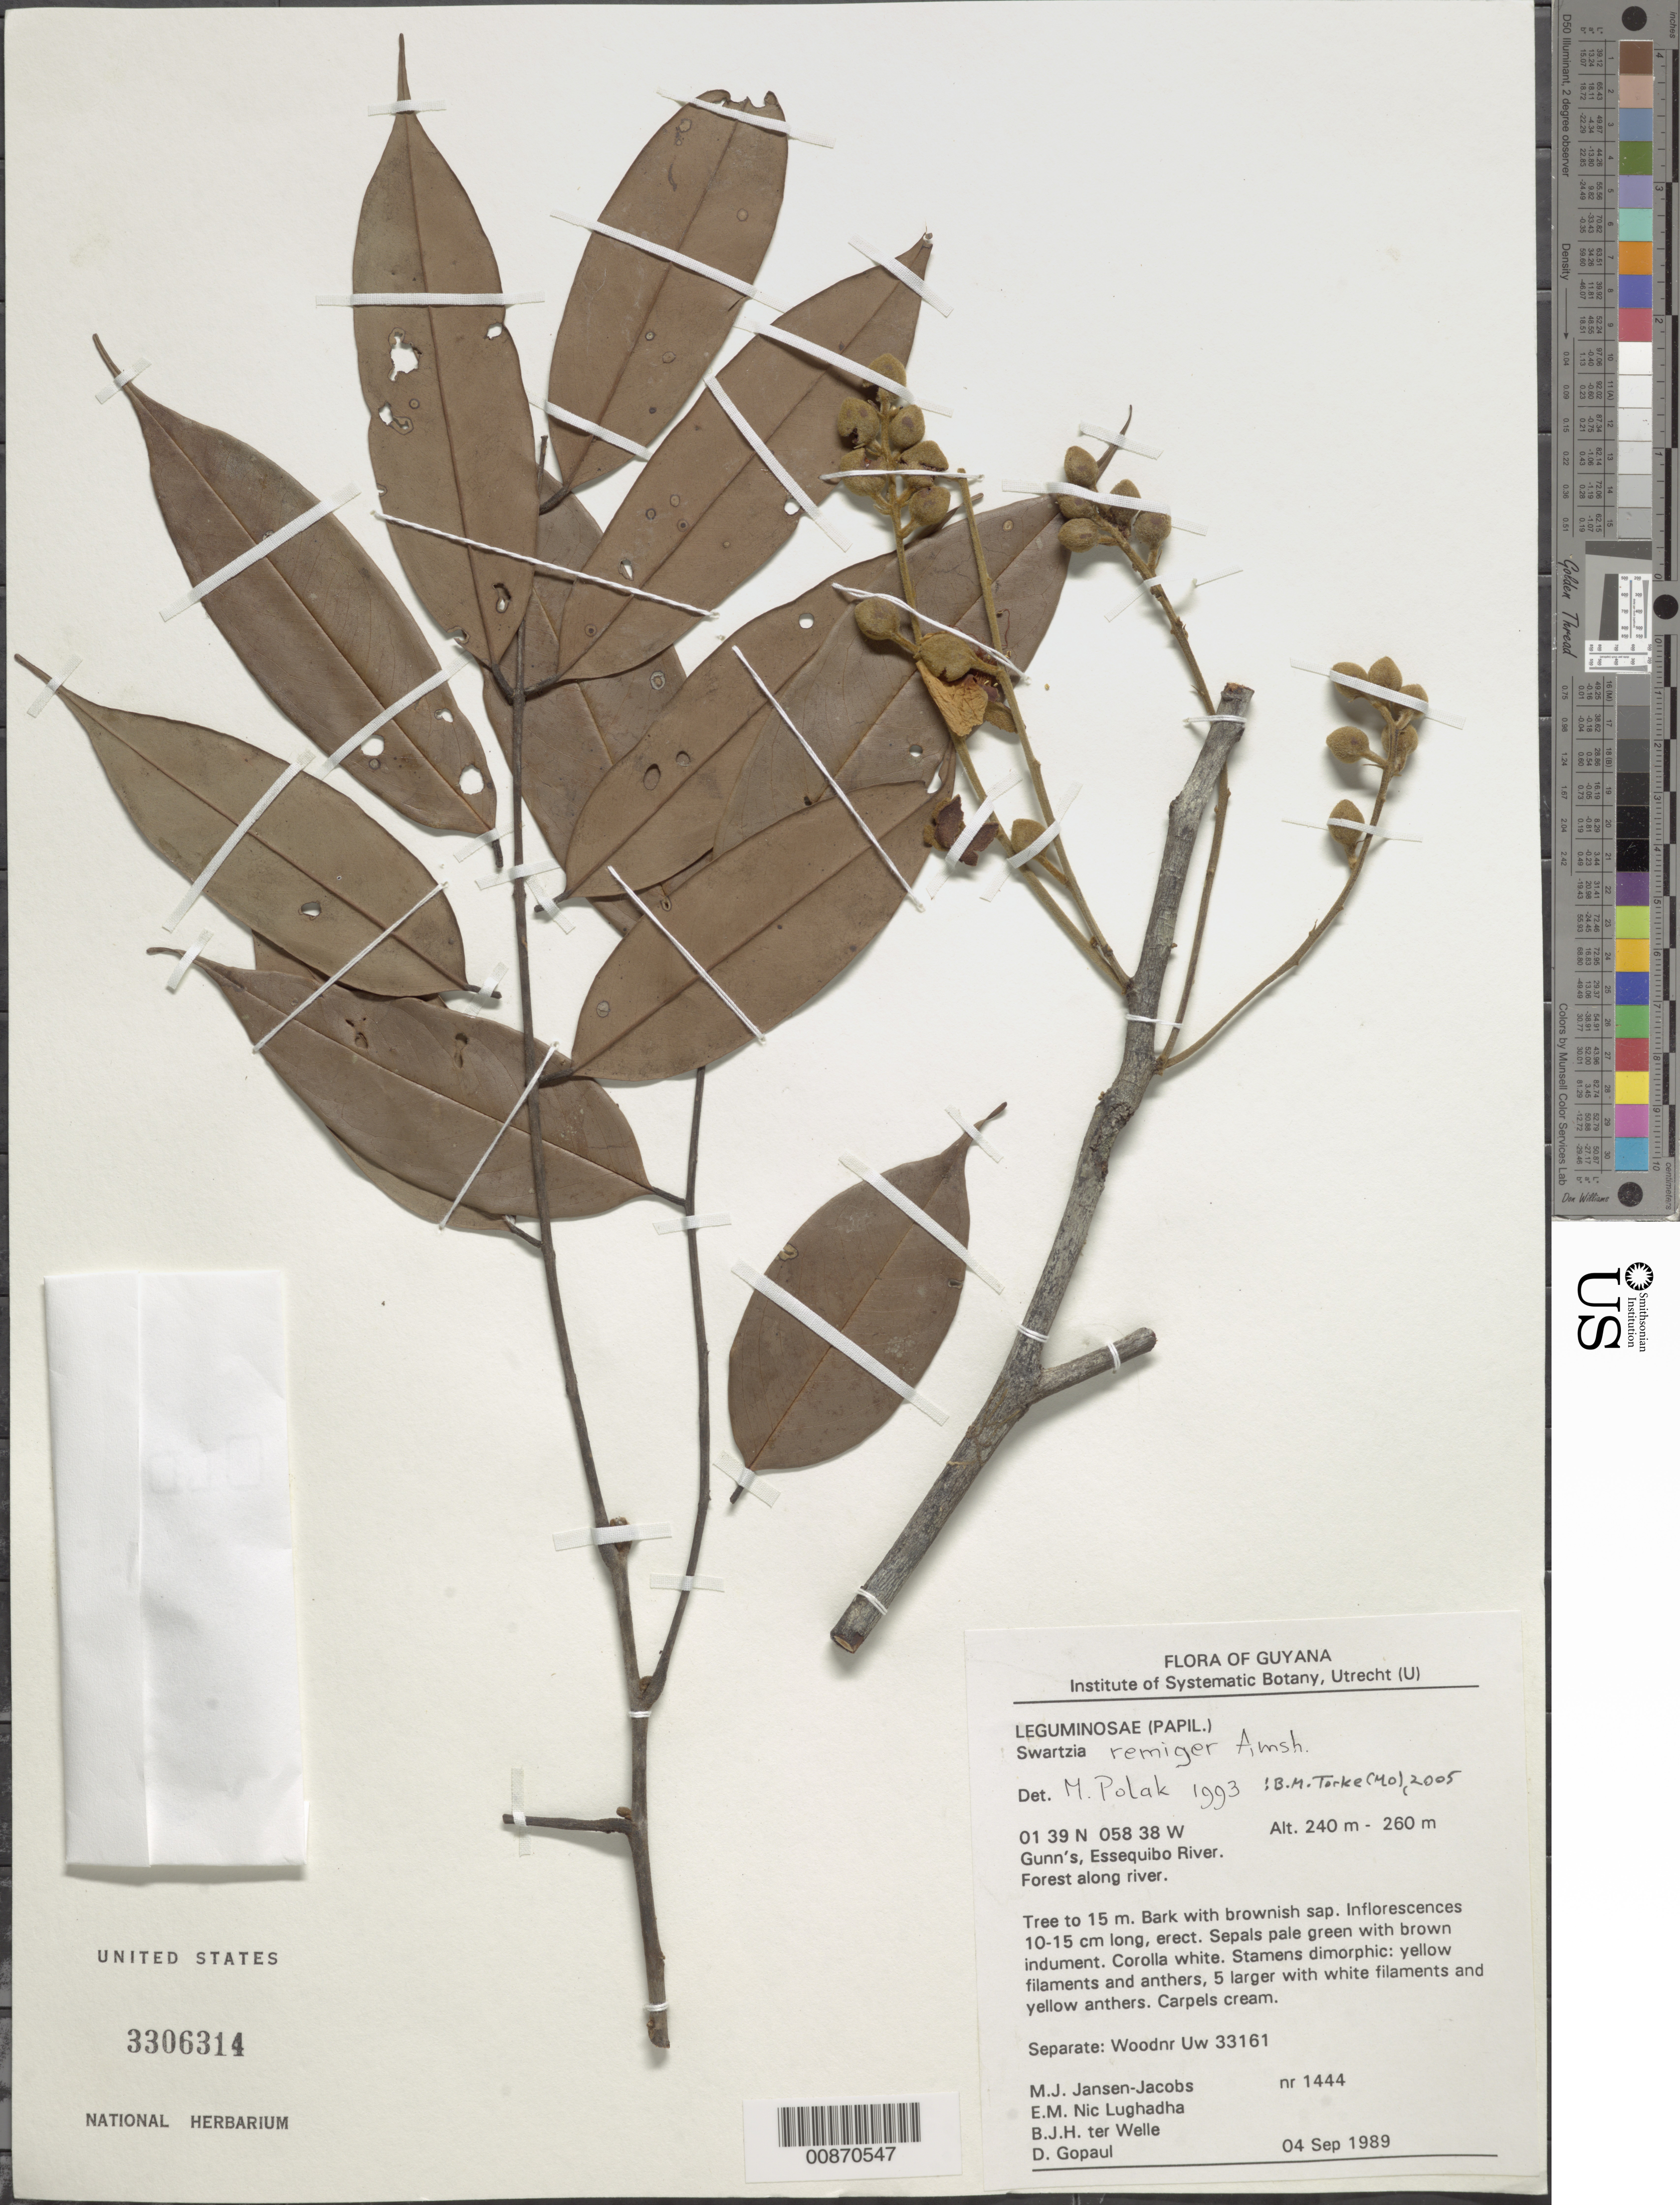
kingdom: Plantae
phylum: Tracheophyta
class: Magnoliopsida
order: Fabales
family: Fabaceae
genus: Swartzia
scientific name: Swartzia remiger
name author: Amshoff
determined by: Torke, B. M., (MO)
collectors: M. J. Jansen-Jacobs, E. Nic Lughadha, B. Welle & D. Gopaul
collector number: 1444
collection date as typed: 4-Sep-89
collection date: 1989-09-04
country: Guyana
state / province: U. Takutu-U. Essequibo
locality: Gunn's, Essequibo River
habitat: Forest along river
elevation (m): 240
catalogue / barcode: US 3306314